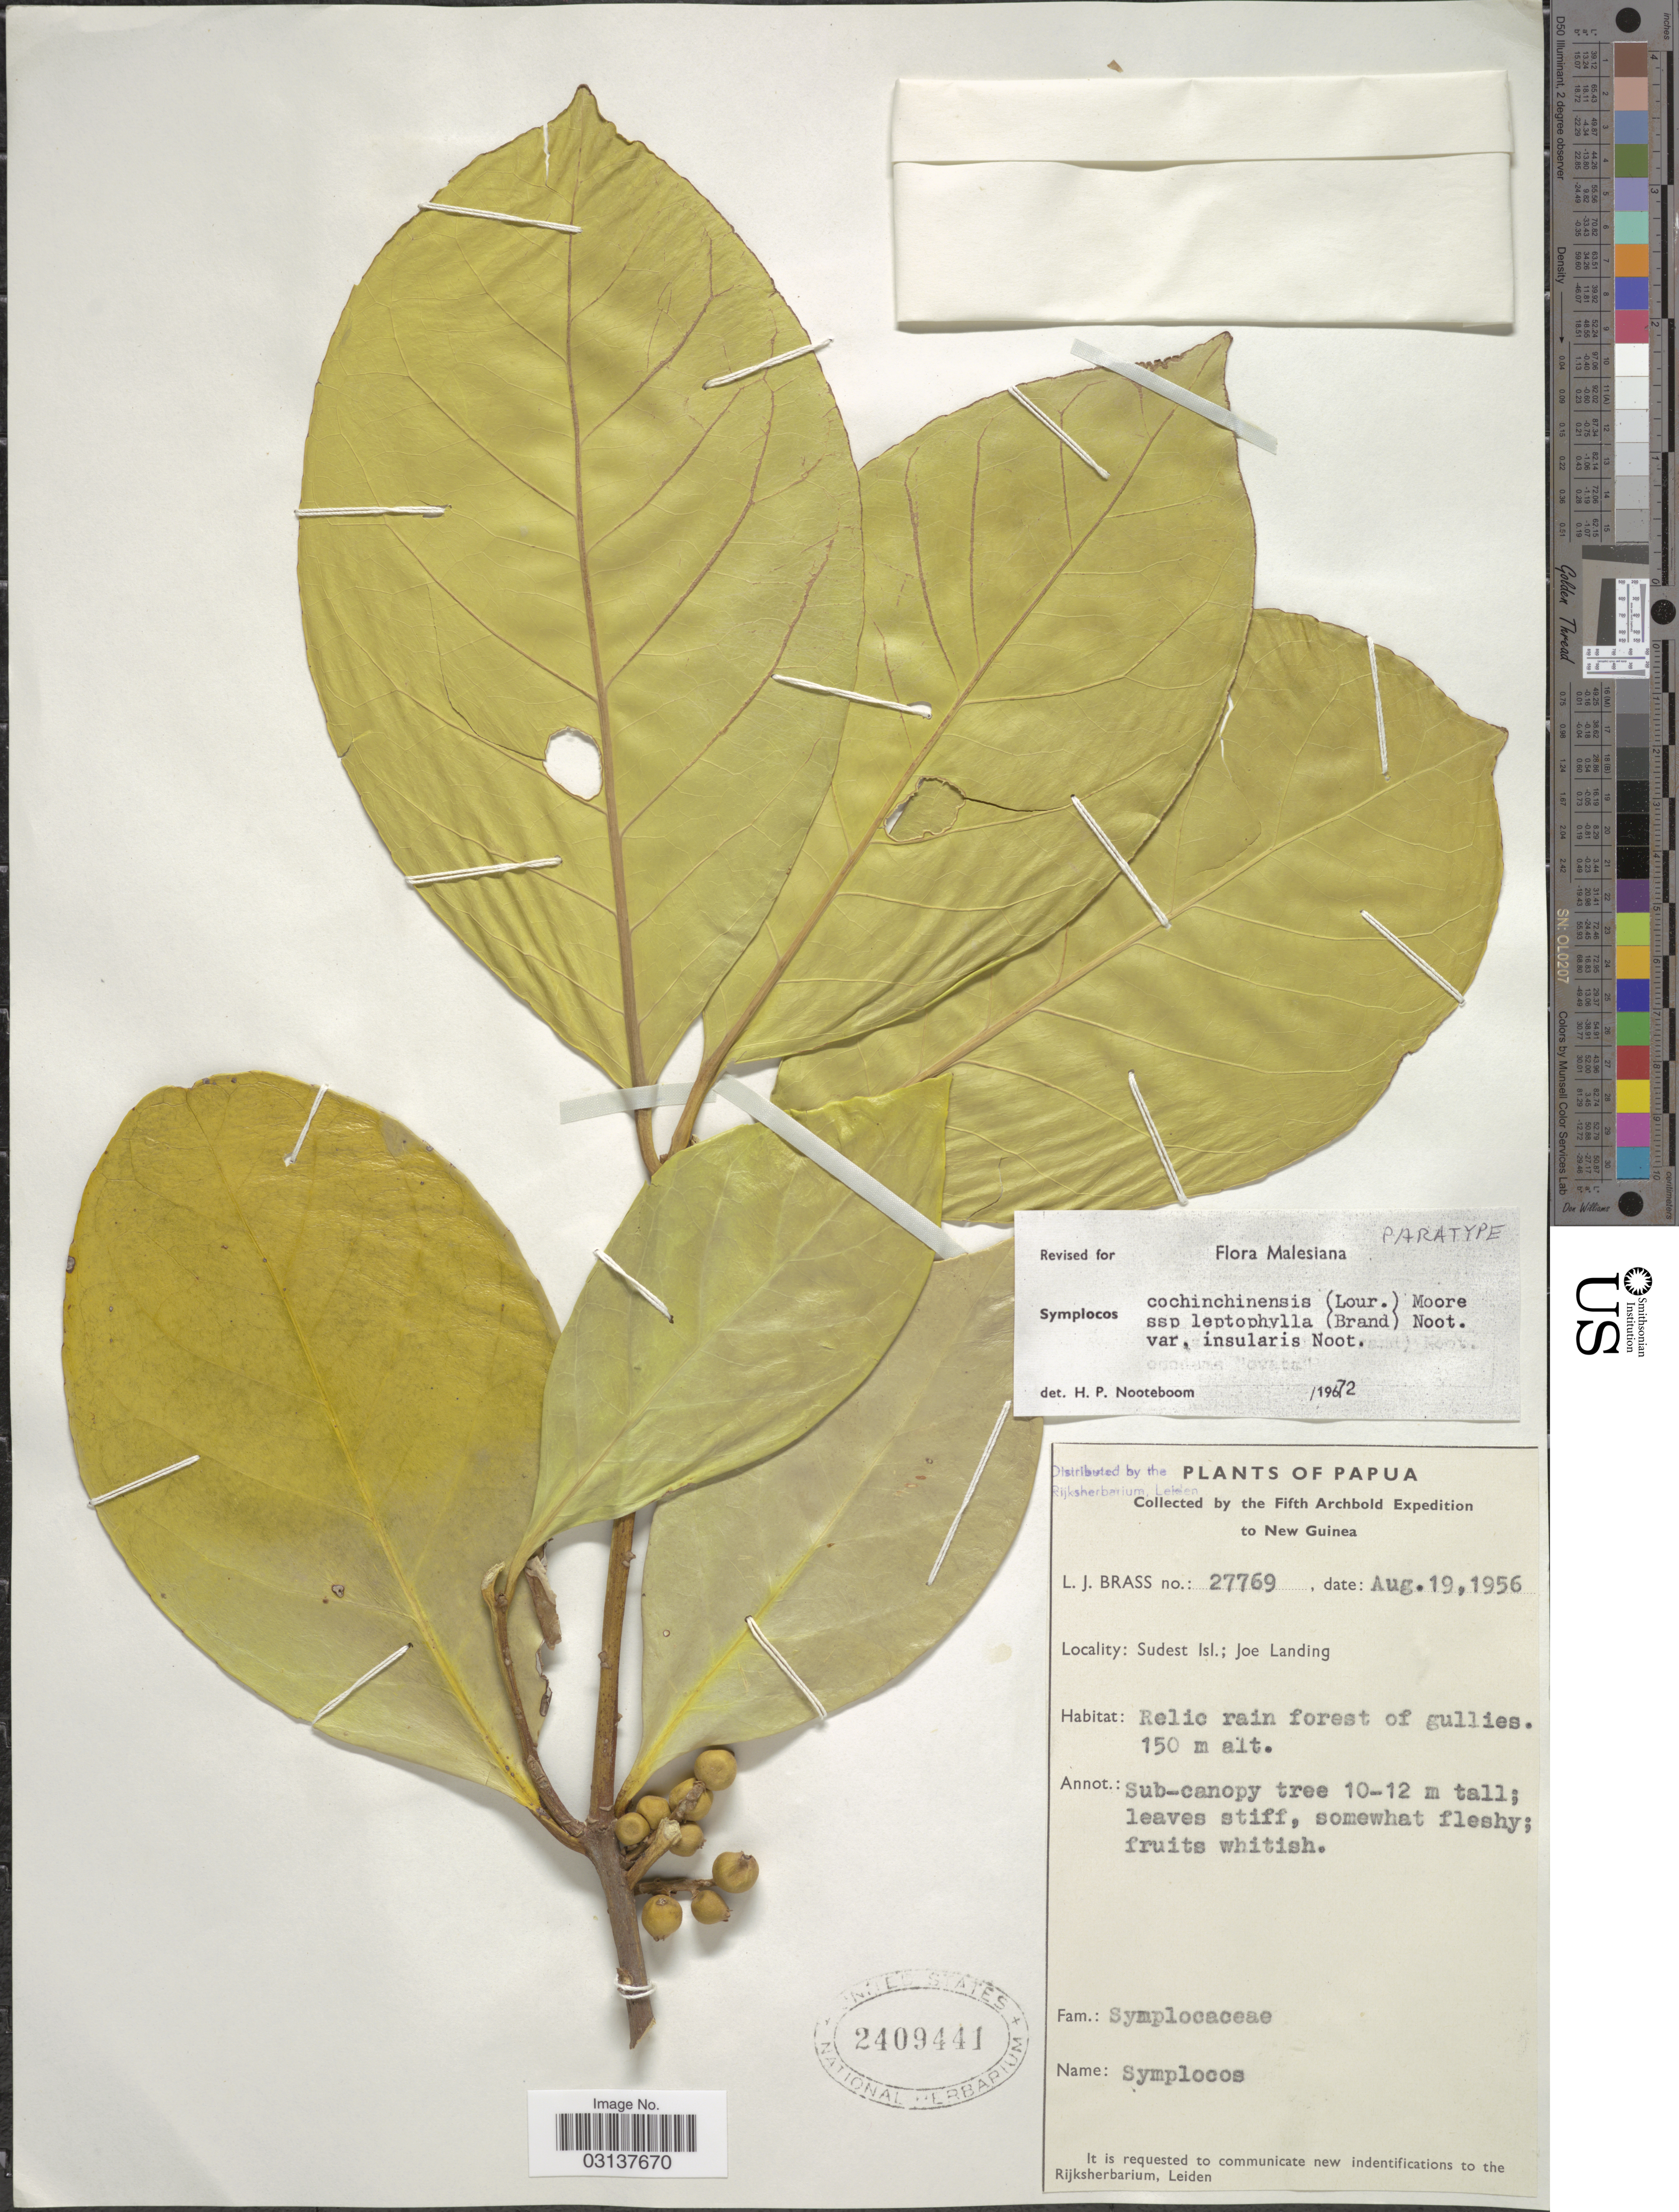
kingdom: Plantae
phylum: Tracheophyta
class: Magnoliopsida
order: Ericales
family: Symplocaceae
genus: Symplocos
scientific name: Symplocos cochinchinensis var. insularis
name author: Noot.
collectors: L. J. Brass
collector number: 27769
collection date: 1956-08-19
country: Papua New Guinea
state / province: Milne Bay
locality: Papua, New Guinea, Sudest Isl.; Joe Landing.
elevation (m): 150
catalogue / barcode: US 2409441